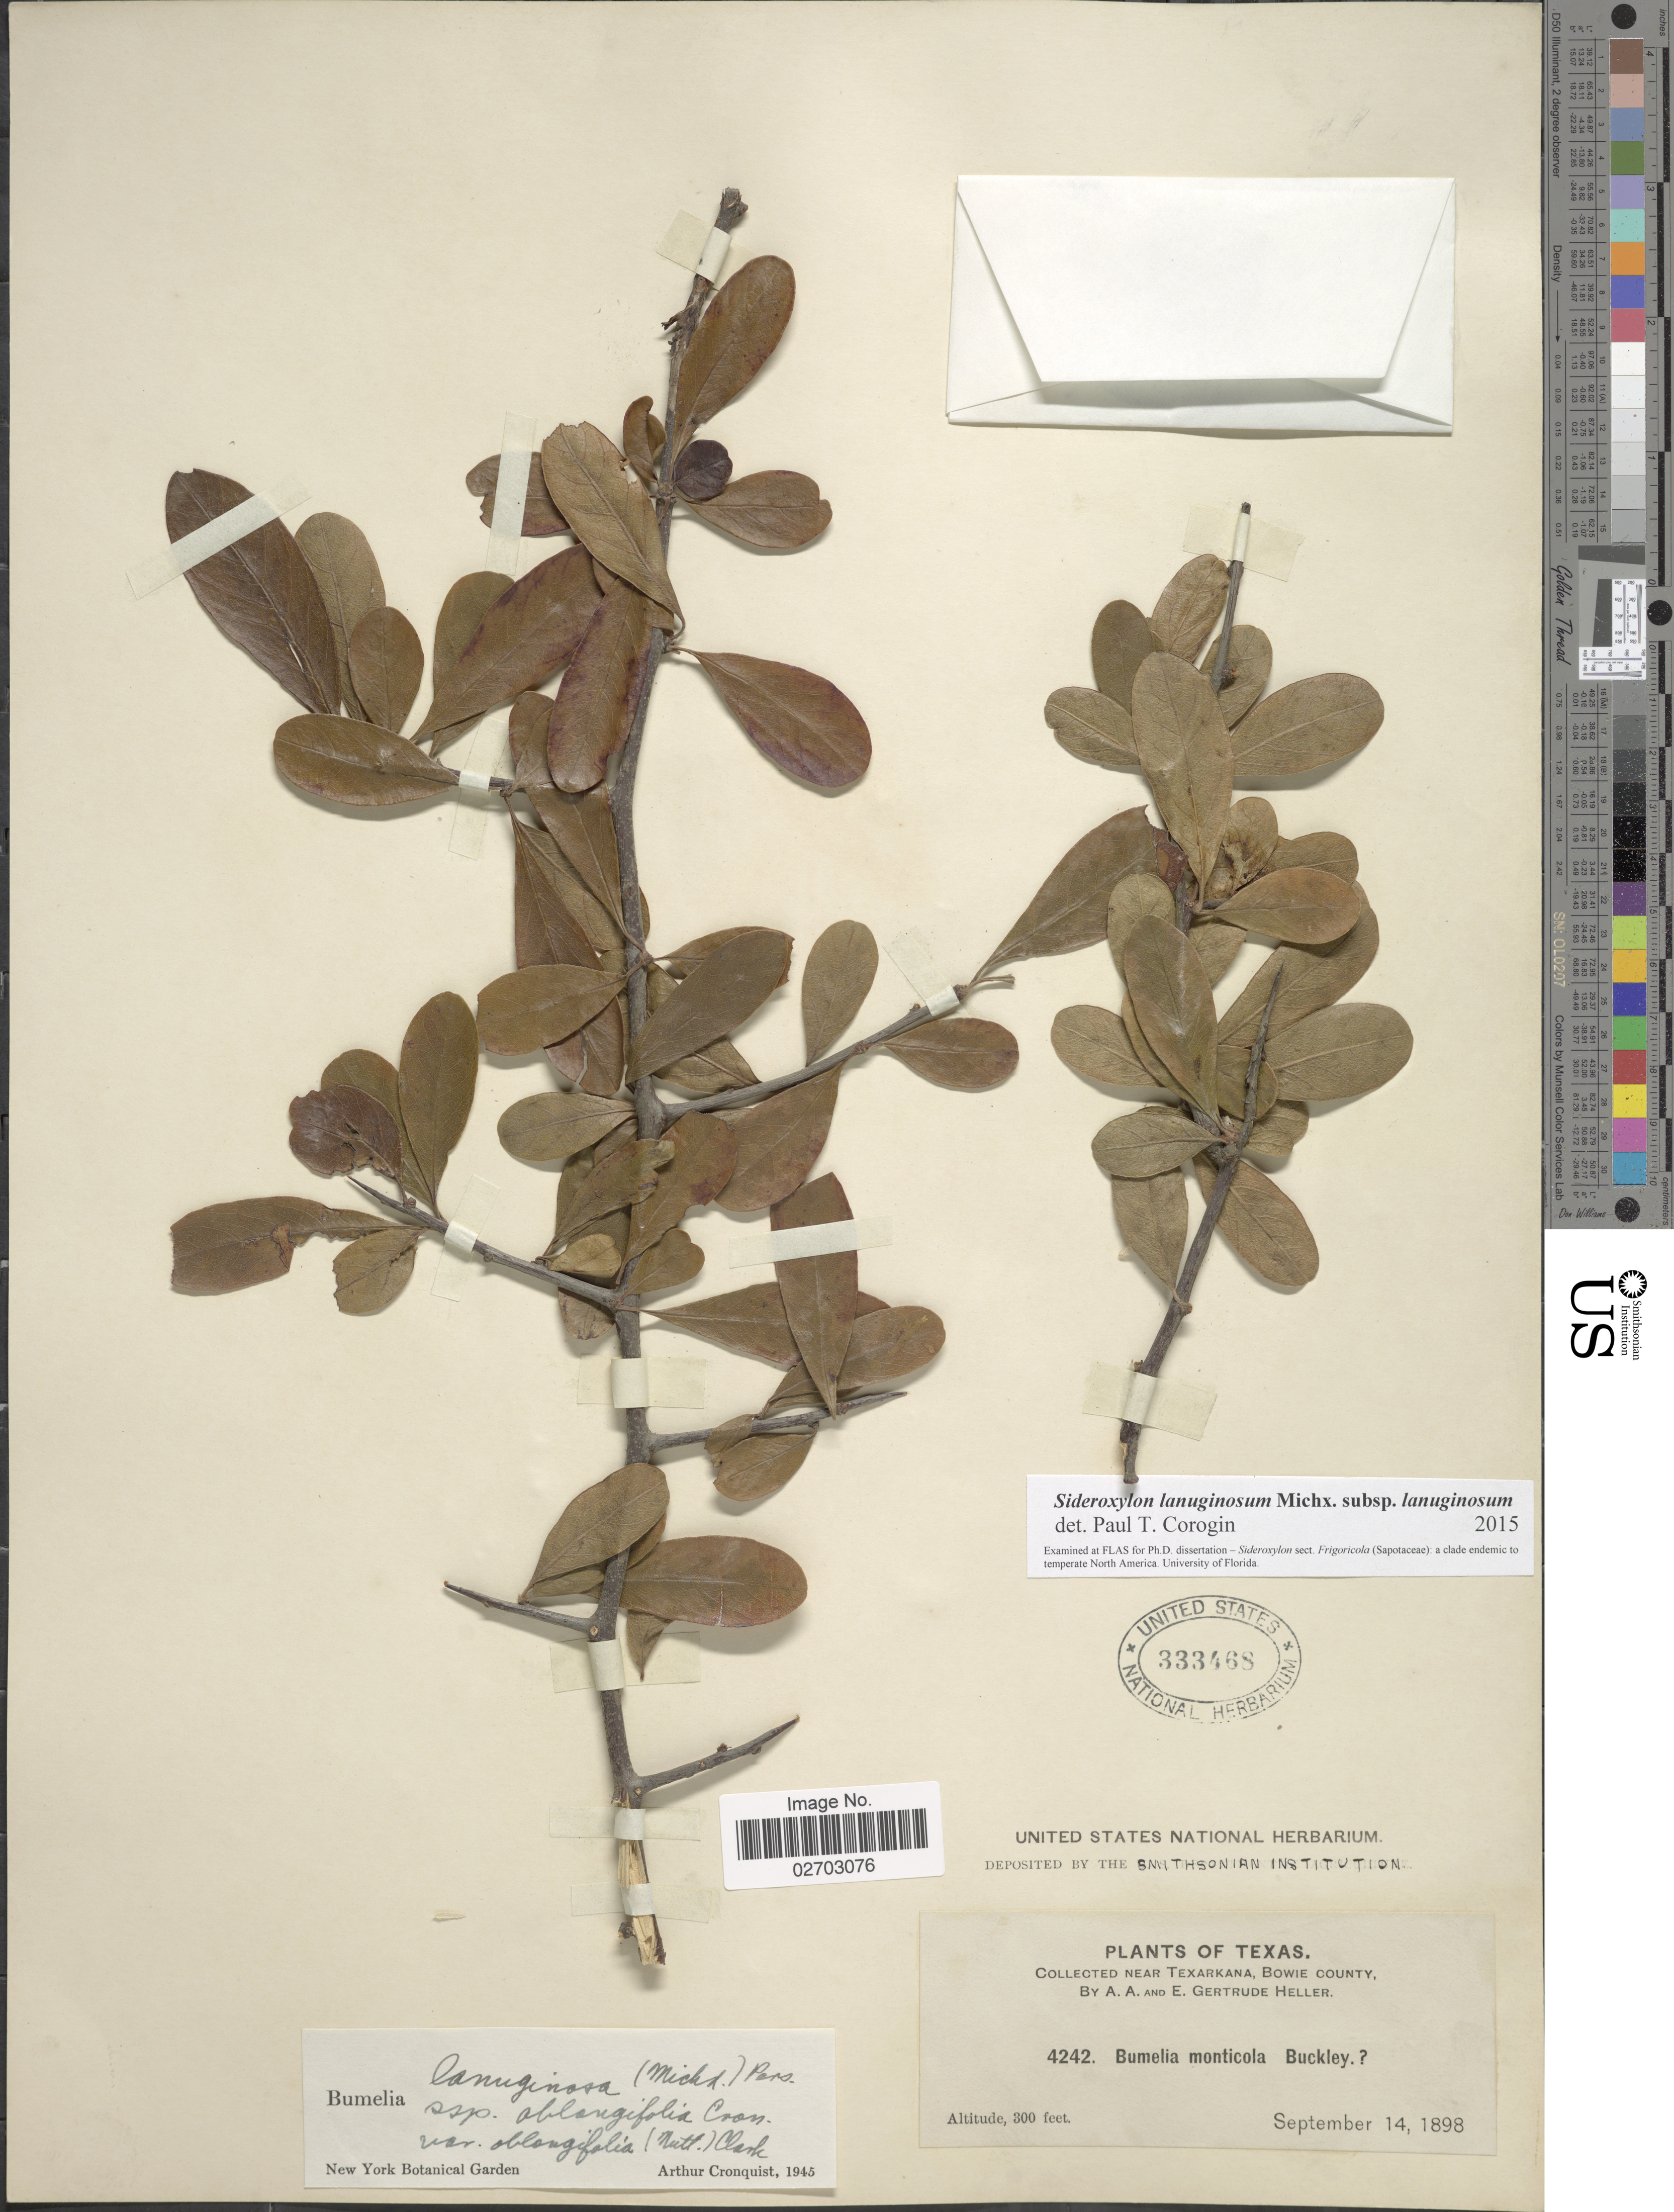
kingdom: Plantae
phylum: Tracheophyta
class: Magnoliopsida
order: Ericales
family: Sapotaceae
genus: Sideroxylon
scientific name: Sideroxylon lanuginosum subsp. lanuginosum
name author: Michx.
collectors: A. A. Heller & E. G. Heller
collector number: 4242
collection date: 1898-09-14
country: United States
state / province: Texas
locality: Near Texarkana, Bowie County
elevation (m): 91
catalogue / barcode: US 333468